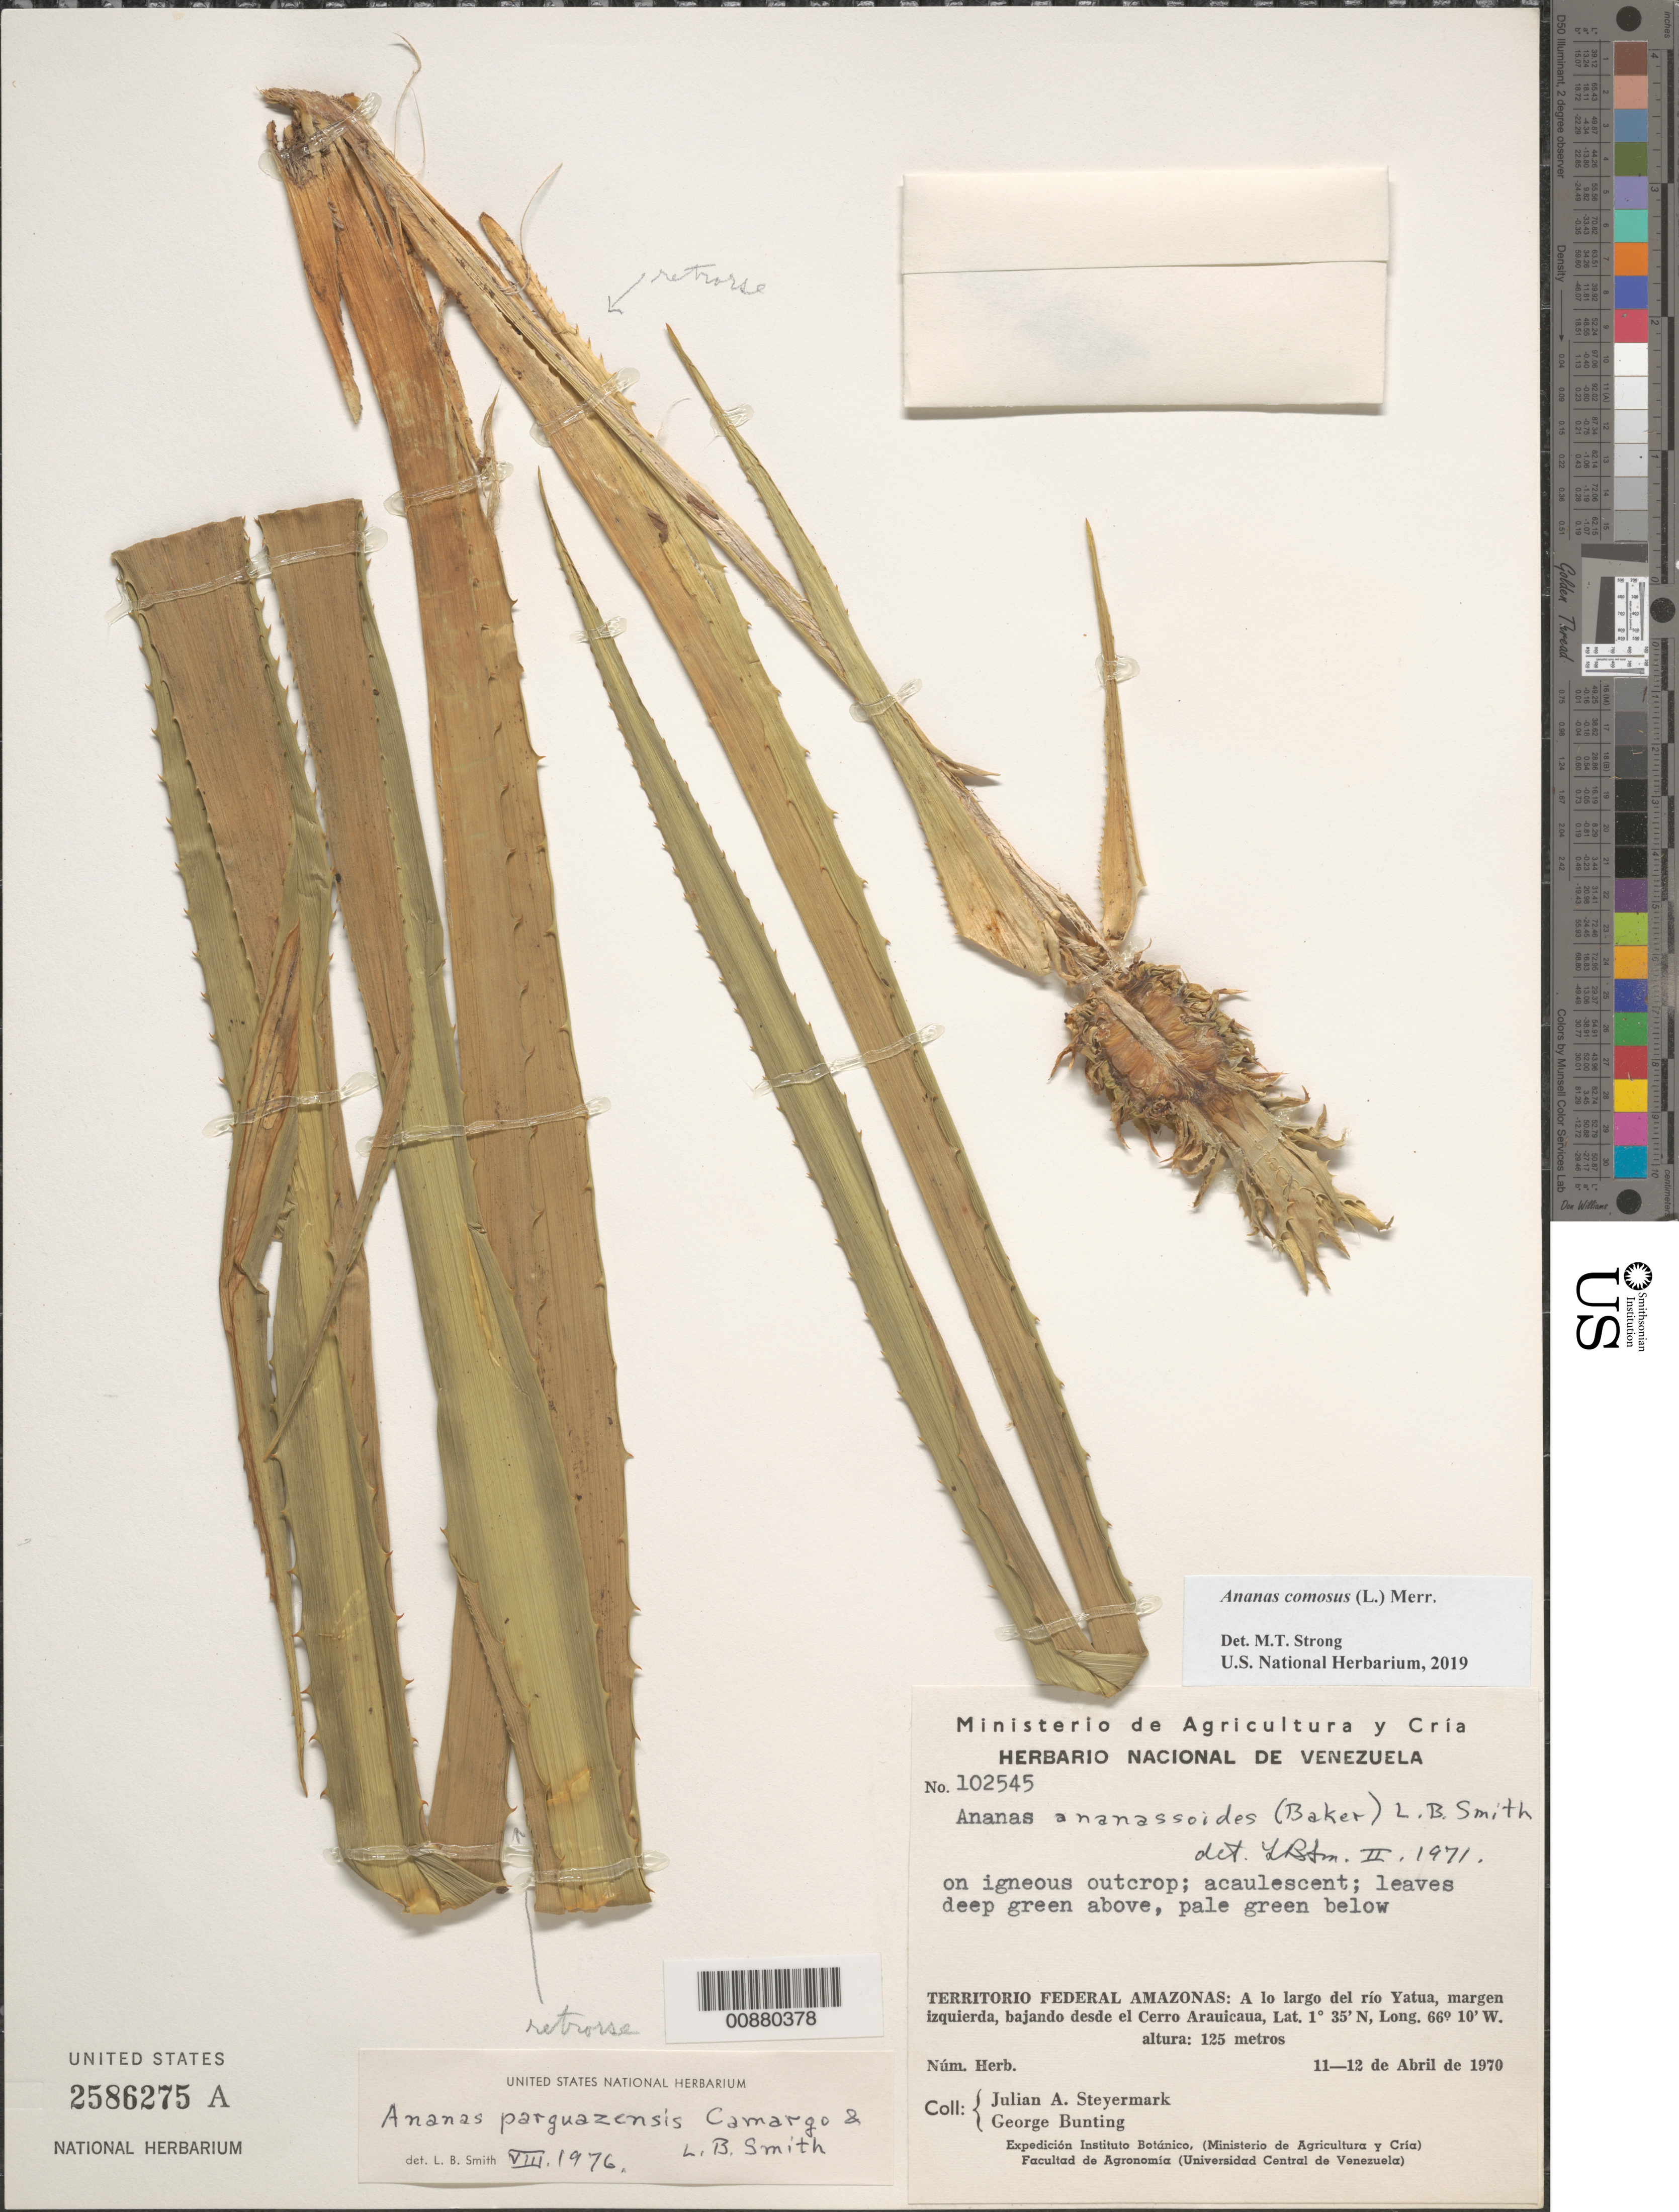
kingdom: Plantae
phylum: Tracheophyta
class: Liliopsida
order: Poales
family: Bromeliaceae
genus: Ananas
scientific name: Ananas comosus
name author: (L.) Merr.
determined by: Strong, Mark T., (BOT), Smithsonian Institution - National Museum of Natural History (UNITED STATES)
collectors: J. Steyermark & G. S. Bunting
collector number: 102545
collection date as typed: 11-Apr-70 to 12-Apr-70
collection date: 1970-04-11/1970-04-12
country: Venezuela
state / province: Amazonas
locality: Río Yatua, bajando desde el Cerro Araicaua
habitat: Igneous outcrop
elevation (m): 125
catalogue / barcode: US 2586275A